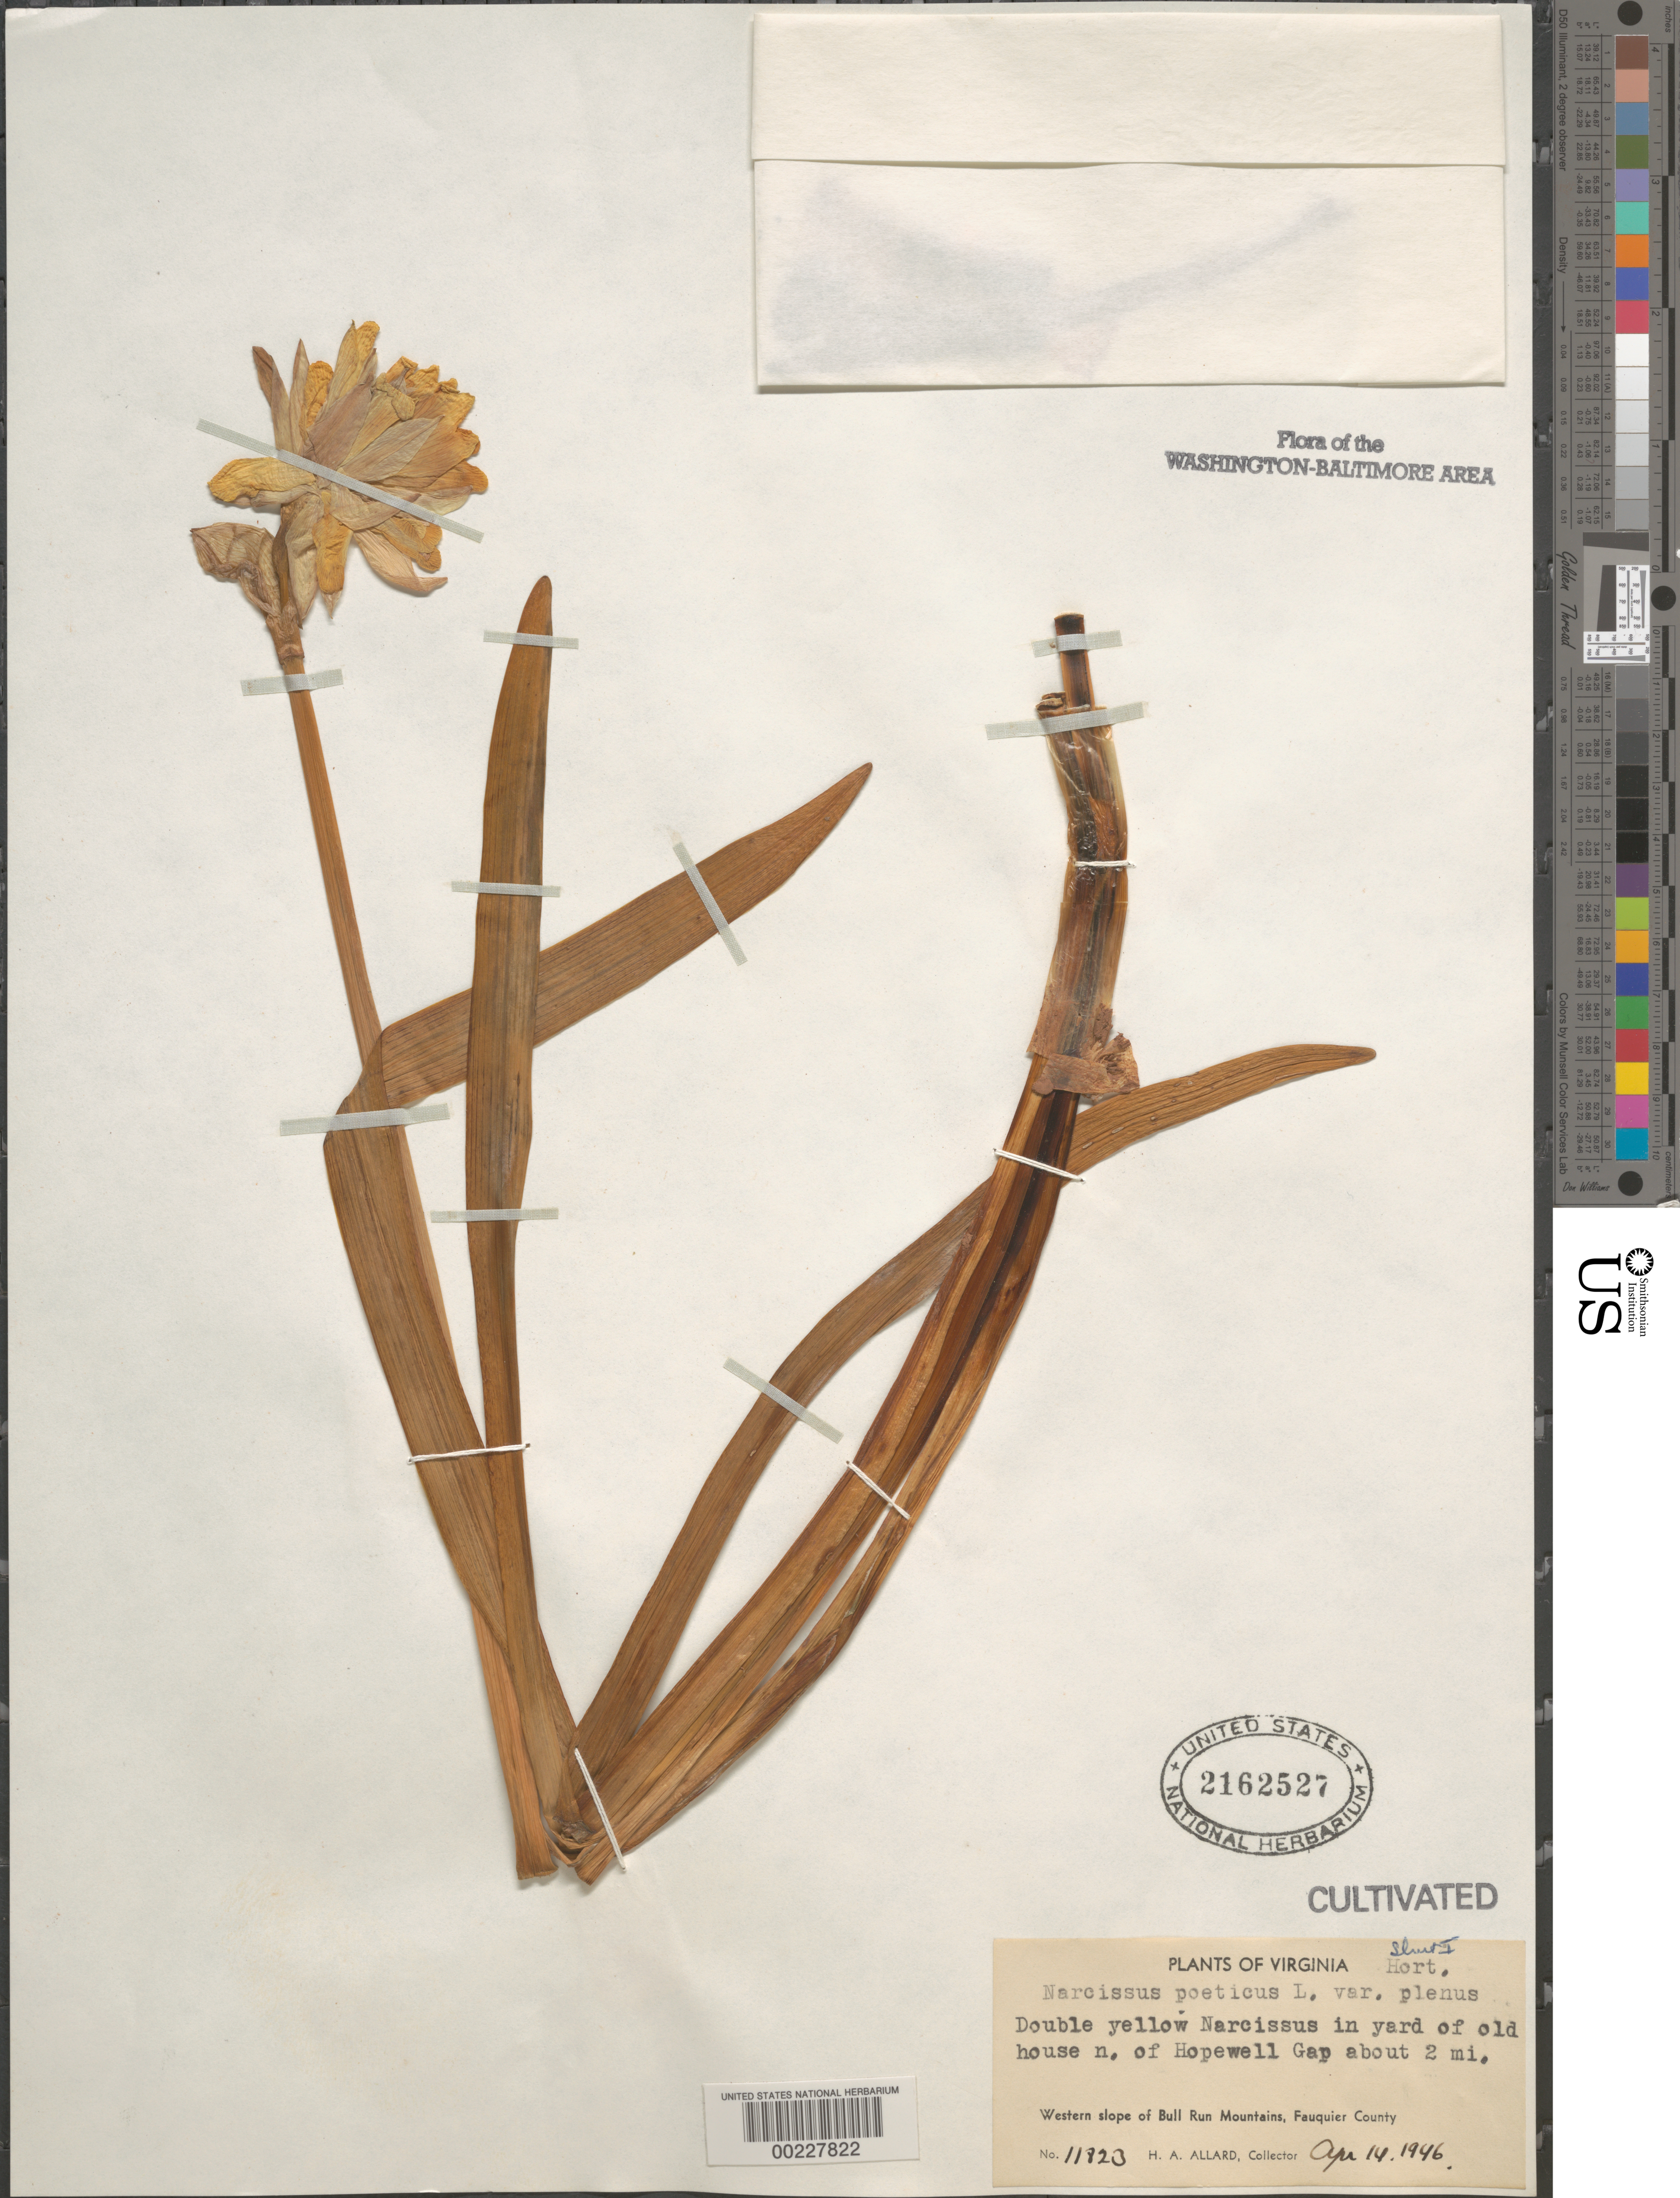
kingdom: Plantae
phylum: Tracheophyta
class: Liliopsida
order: Asparagales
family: Amaryllidaceae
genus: Narcissus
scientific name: Narcissus poeticus var. plenus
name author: J.C. Niven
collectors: H. A. Allard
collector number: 11823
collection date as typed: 14 Apr 1946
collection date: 1946-04-14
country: United States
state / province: Virginia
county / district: Fauquier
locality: Western slope of Bull Run Mountains, old house N of Hopewell Gap about 2 mi.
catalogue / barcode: US 2162527